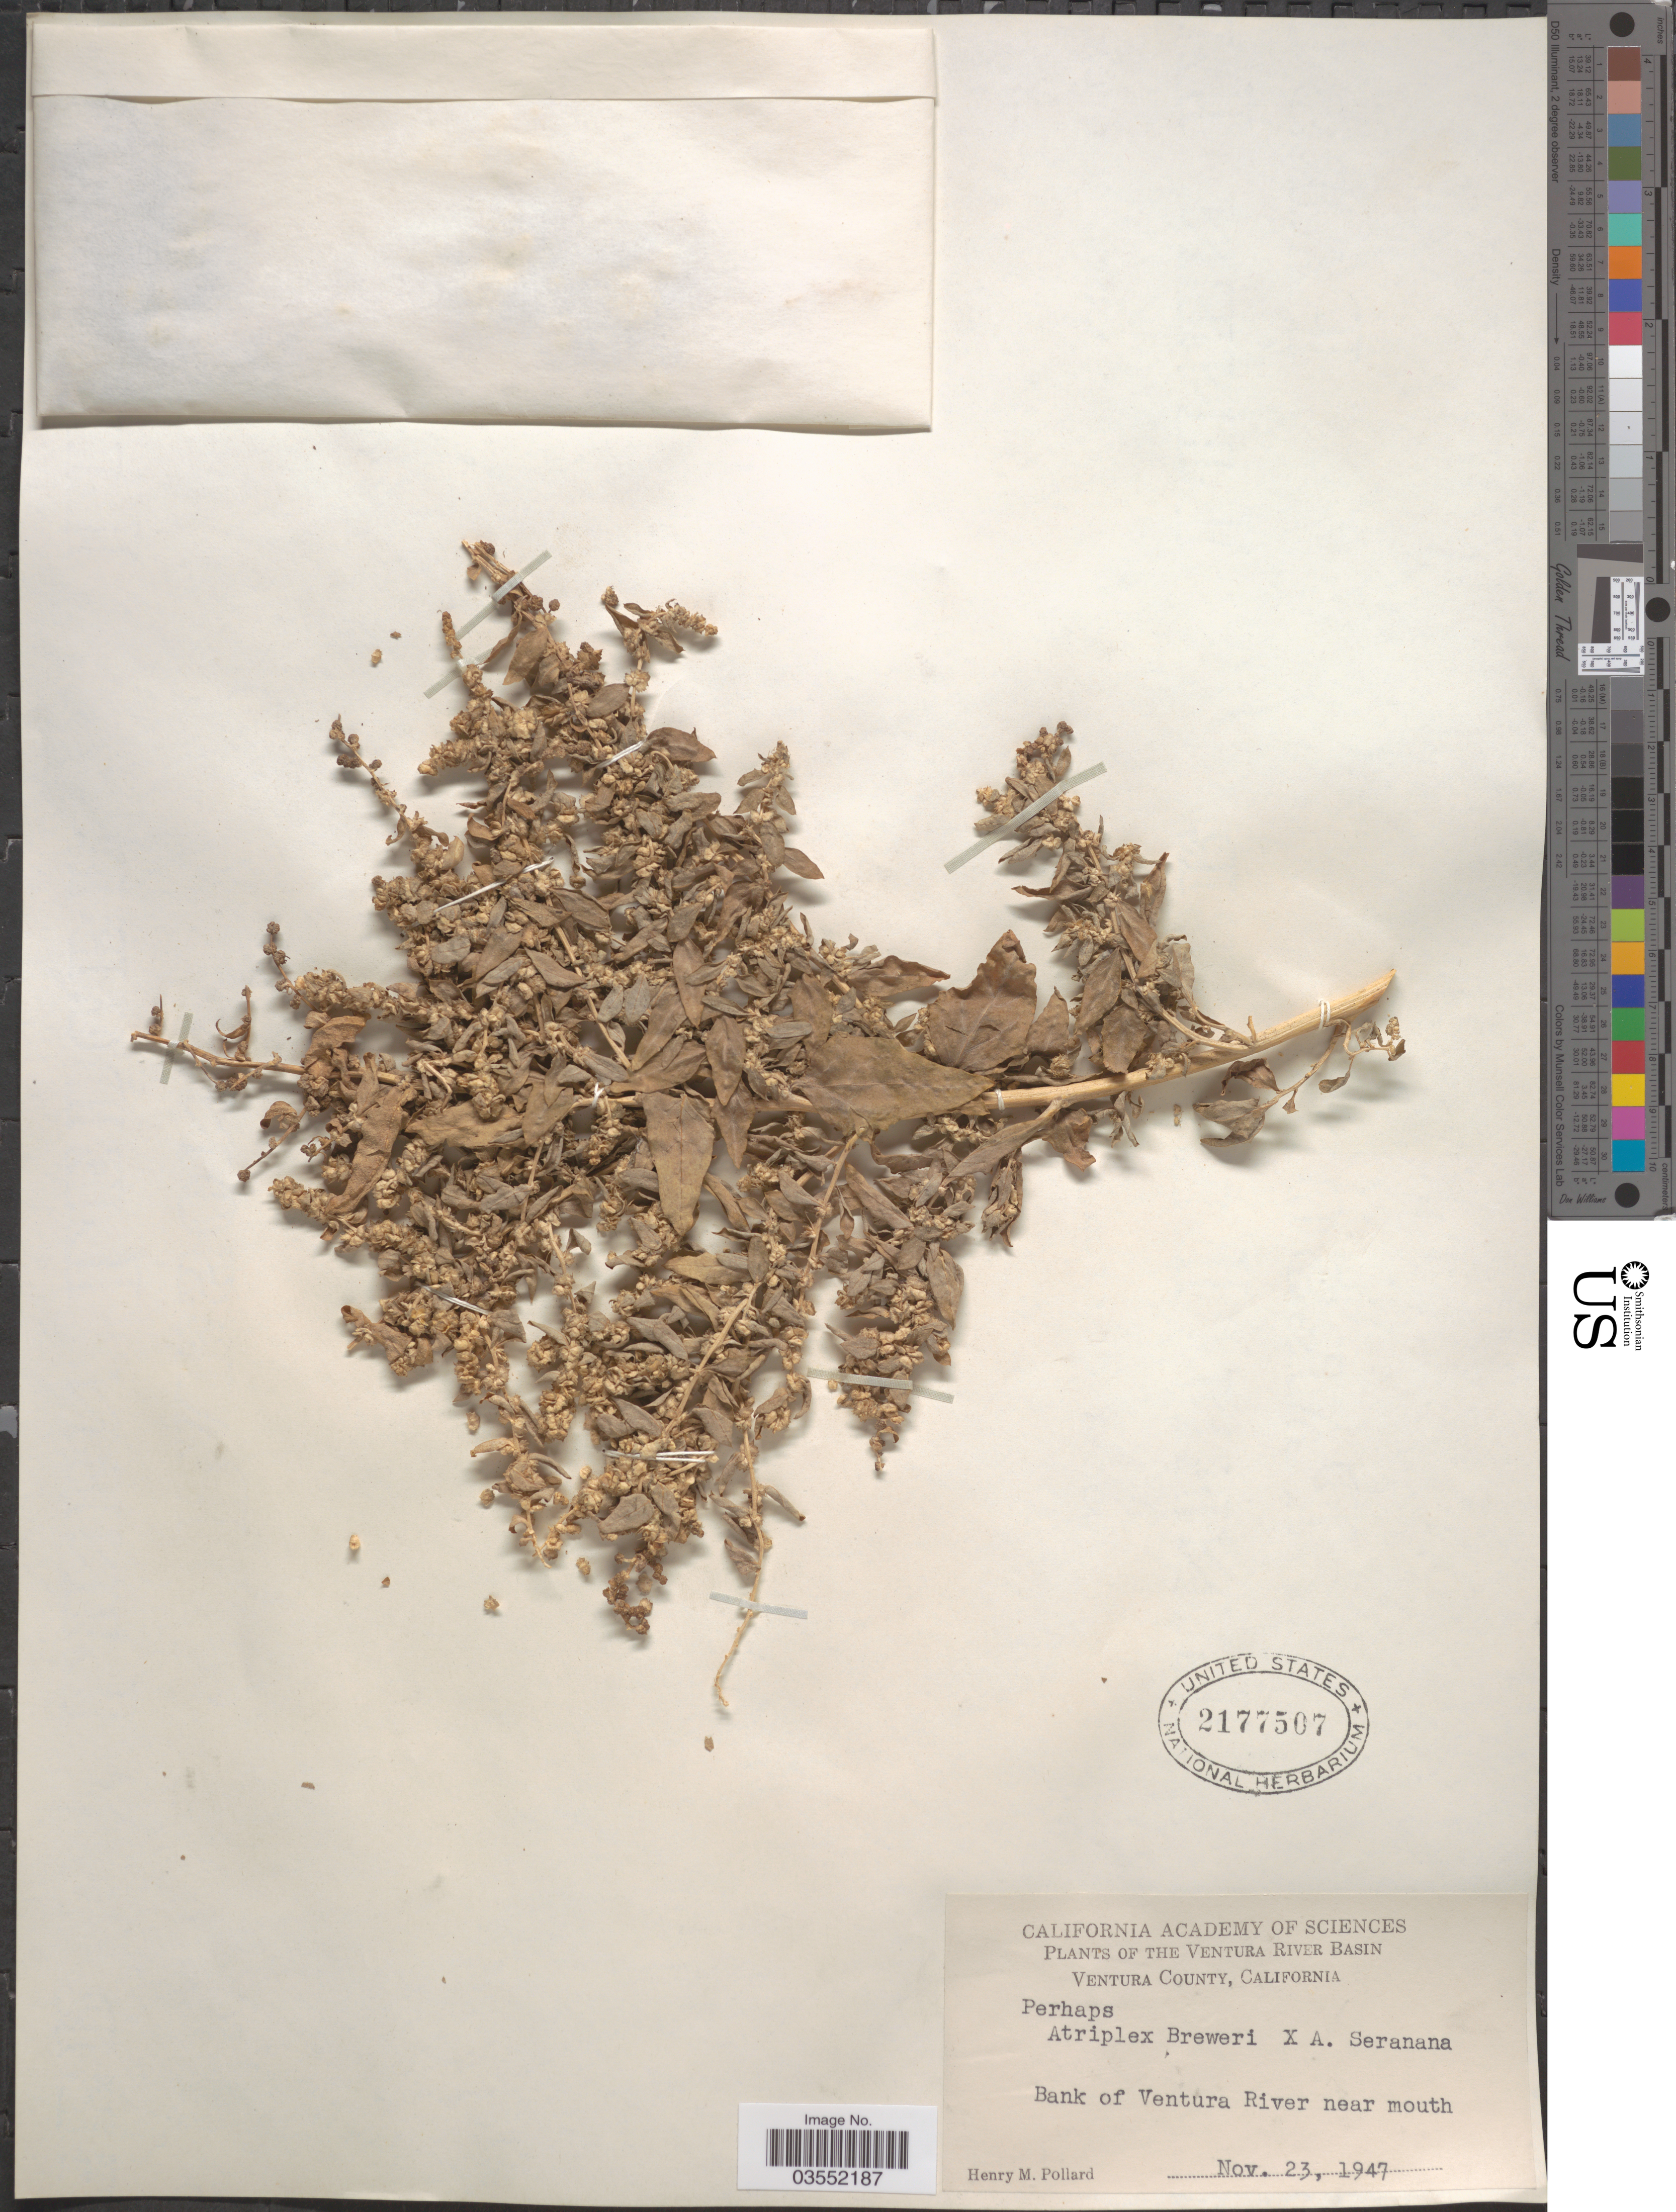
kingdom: Plantae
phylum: Tracheophyta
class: Magnoliopsida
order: Caryophyllales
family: Amaranthaceae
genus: Atriplex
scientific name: Atriplex lentiformis var. breweri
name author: (S. Watson) McMinn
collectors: H. M. Pollard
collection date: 1947-11-23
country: United States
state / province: California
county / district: Ventura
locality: The Ventura River Basin. Ventura County. Bank of Ventura River near mouth.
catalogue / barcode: US 2177507